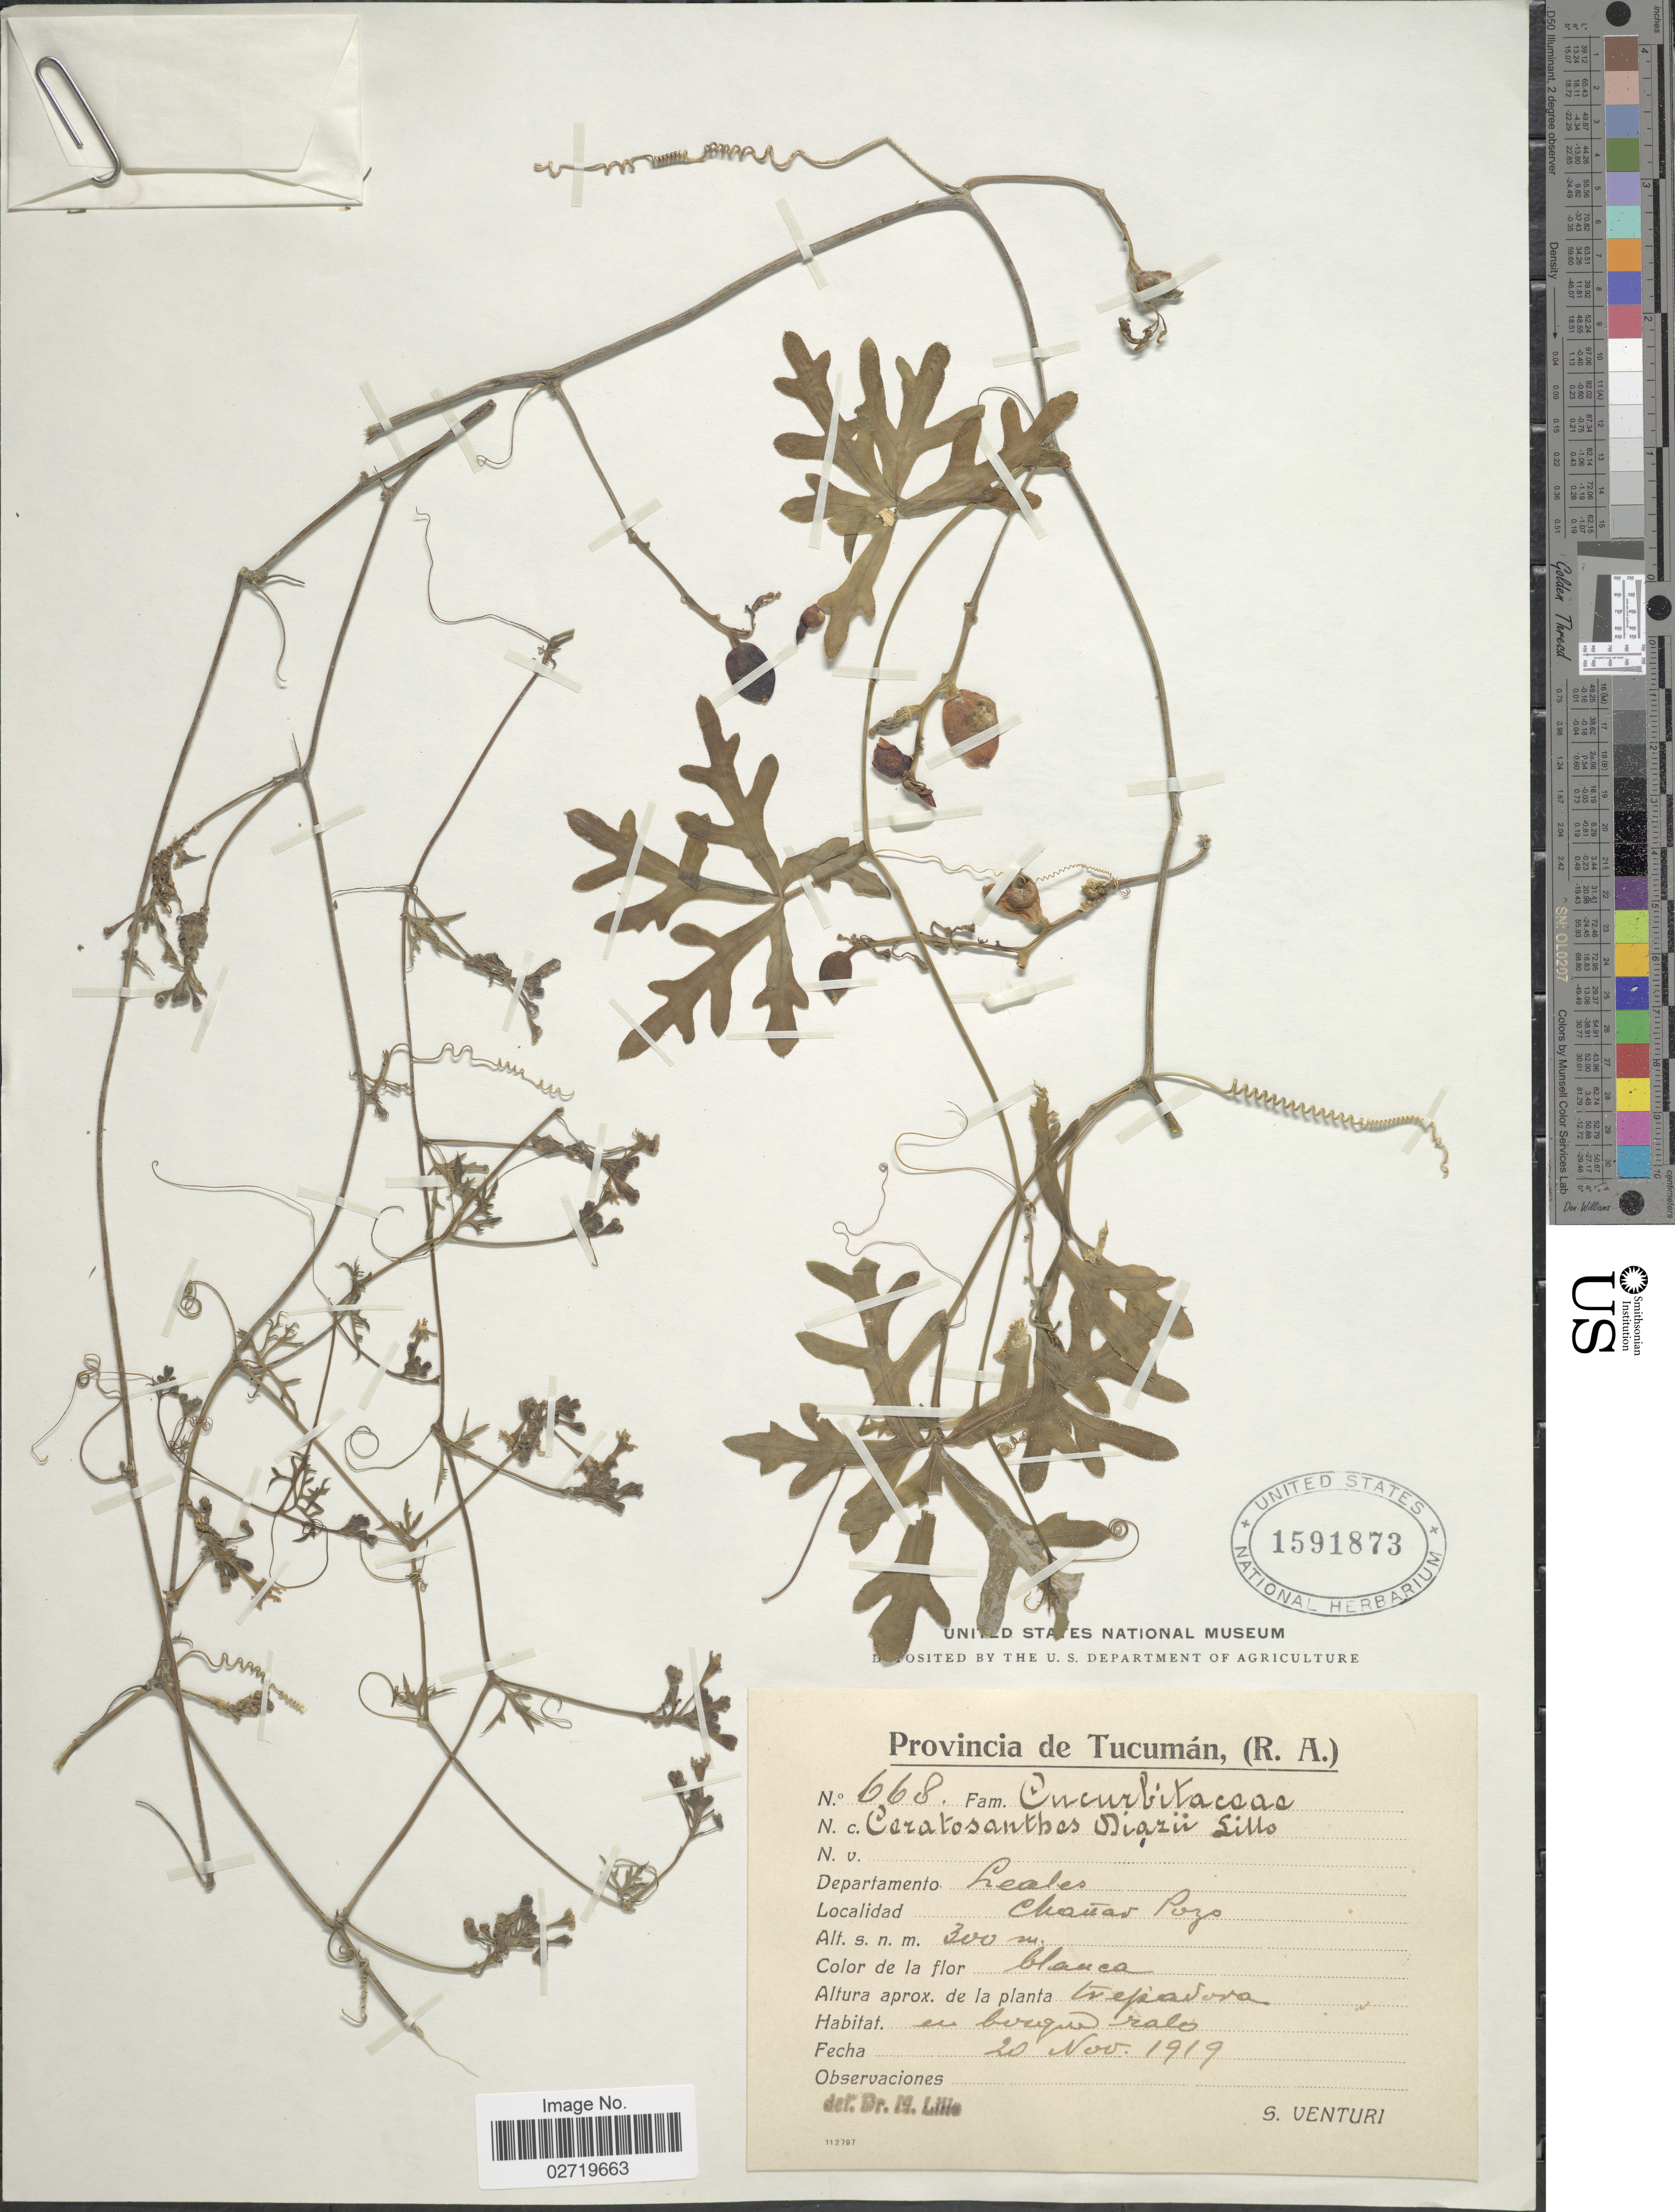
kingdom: Plantae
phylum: Tracheophyta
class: Magnoliopsida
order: Cucurbitales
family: Cucurbitaceae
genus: Ceratosanthes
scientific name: Ceratosanthes diazii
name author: Lillo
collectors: S. Venturi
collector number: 668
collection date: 1919-11-20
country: Argentina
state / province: Tucuman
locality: Provincia de Tucuman, (R.A.), Departamento Leales, Chañar Pozo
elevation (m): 300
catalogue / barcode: US 1591873